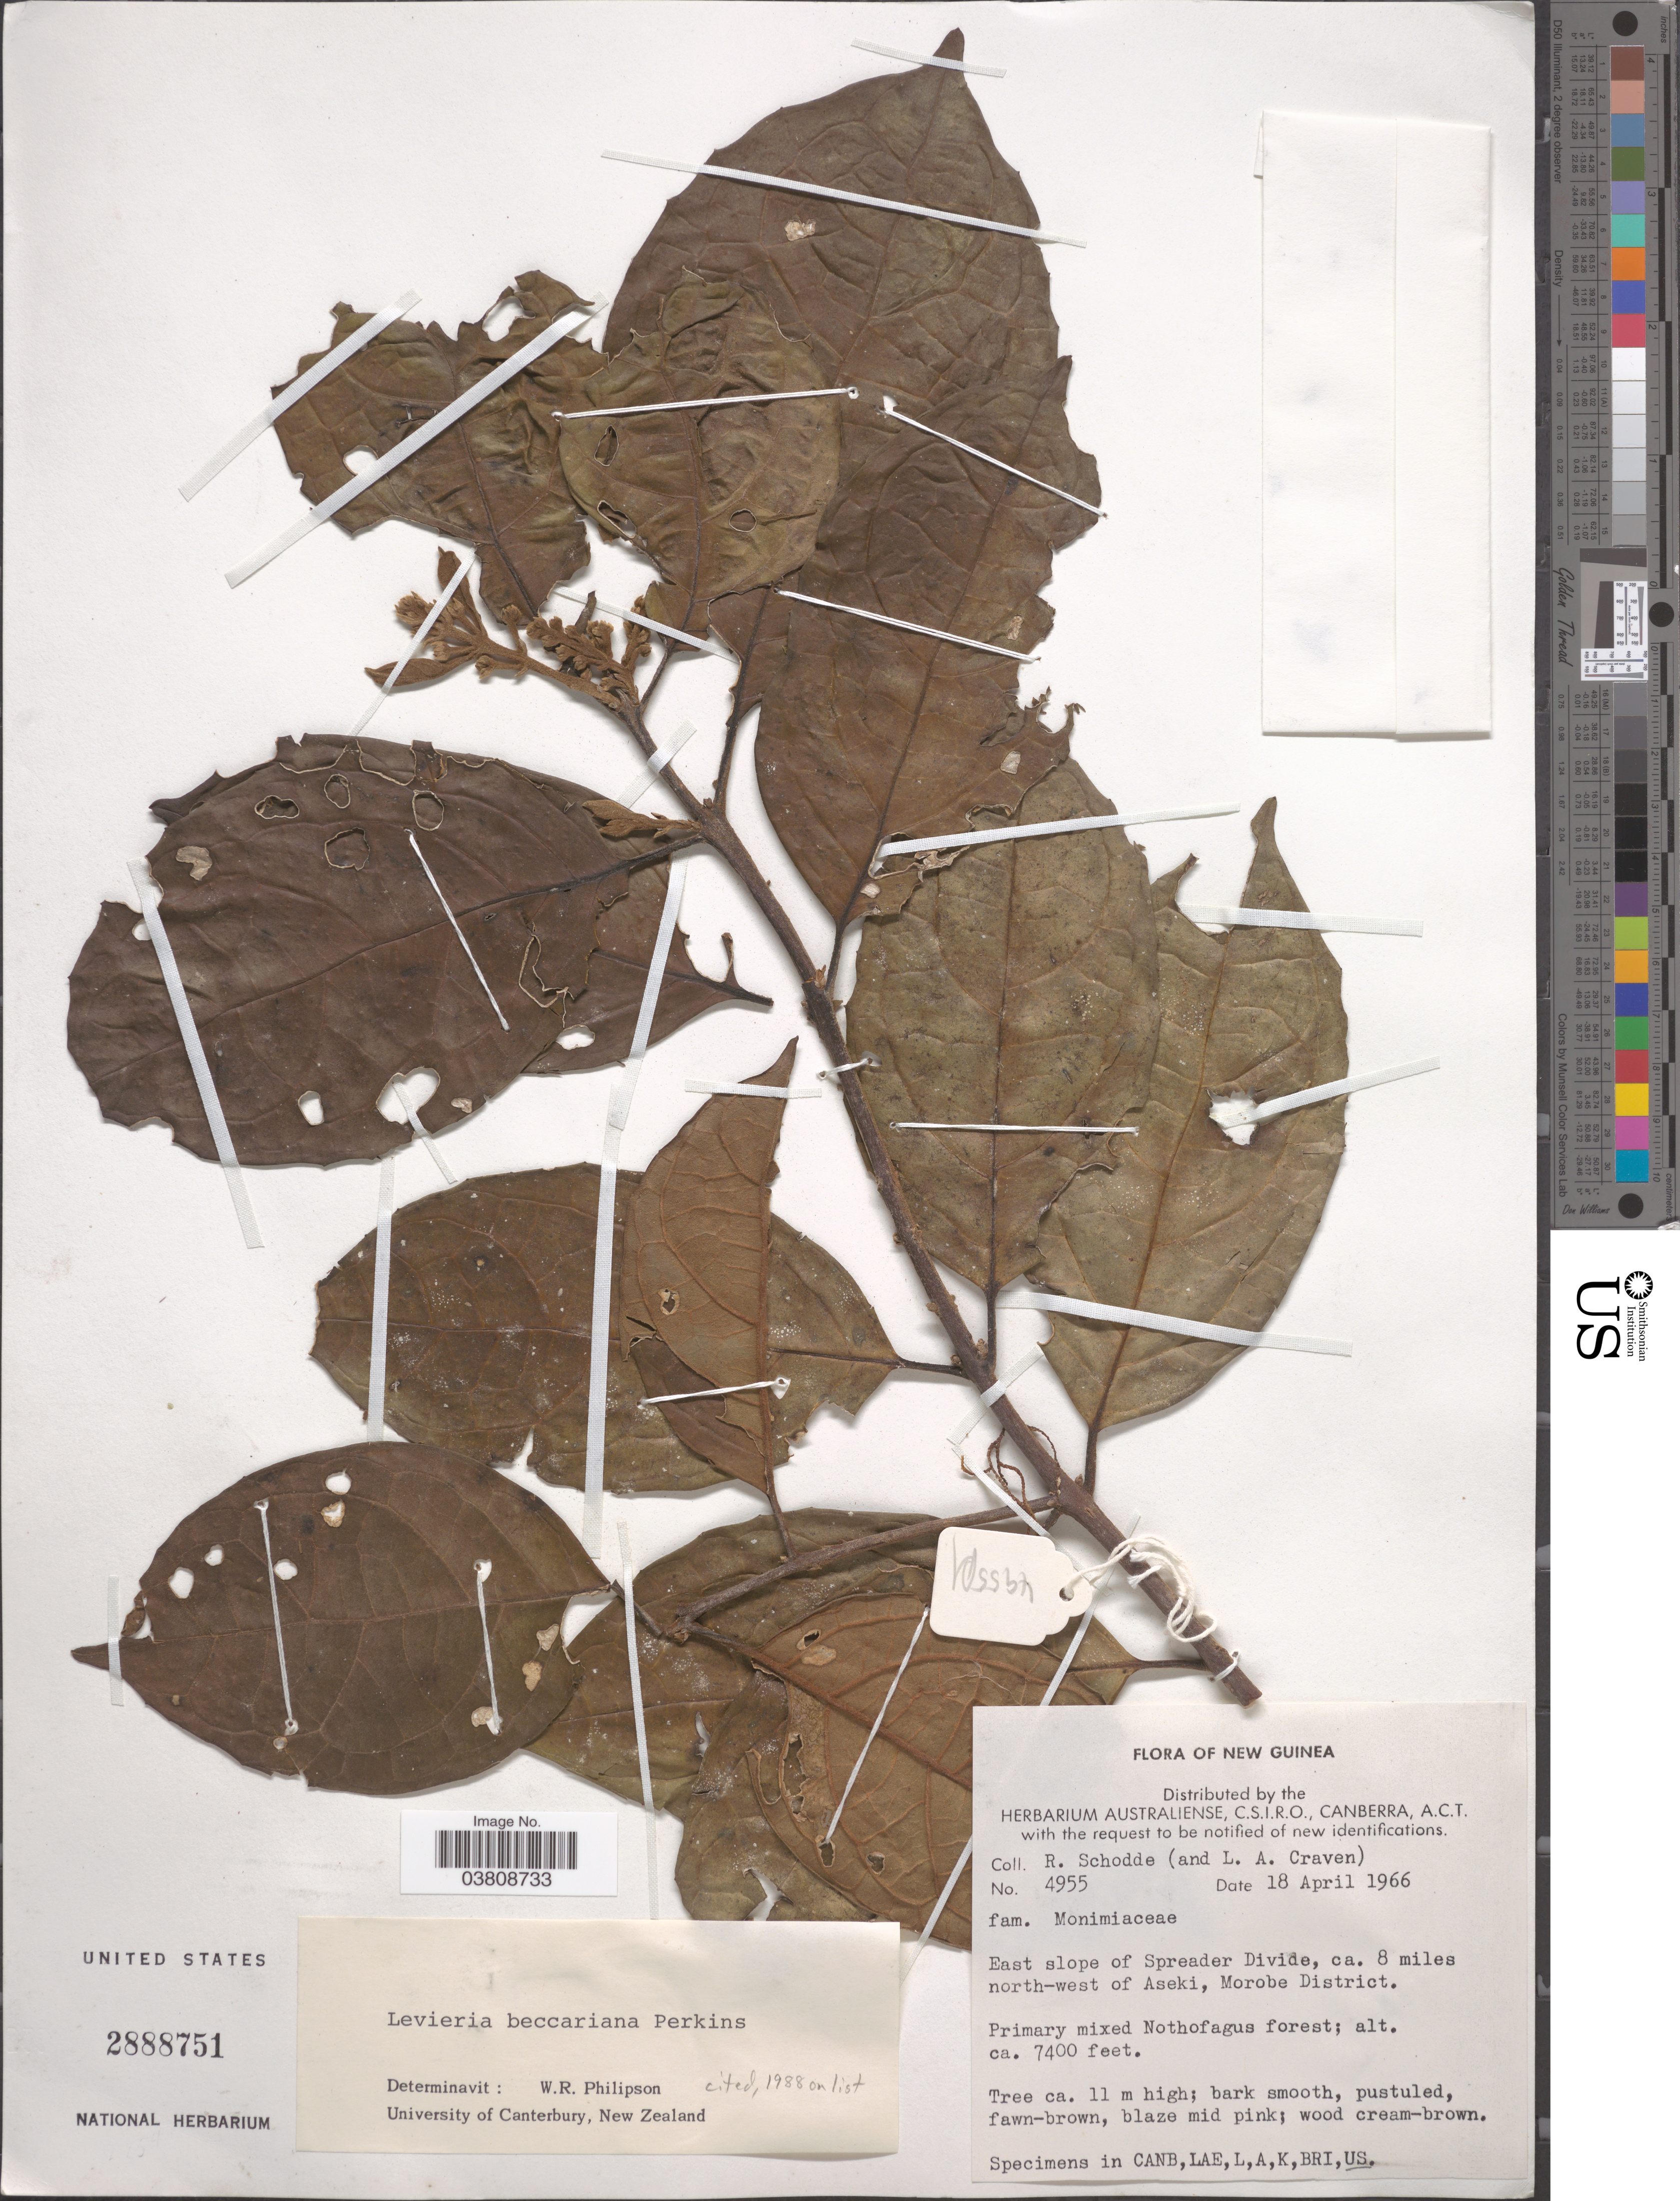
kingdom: Plantae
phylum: Tracheophyta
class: Magnoliopsida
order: Laurales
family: Monimiaceae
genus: Levieria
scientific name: Levieria beccariana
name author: Perk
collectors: R. Schodde & L. A. Craven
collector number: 4955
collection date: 1966-04-18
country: Papua New Guinea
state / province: Morobe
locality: New Guinea. East slope of Spreader Dividde, ca. 8 miles north-west of Aseki, Morobe District.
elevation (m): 2256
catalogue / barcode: US 2888751